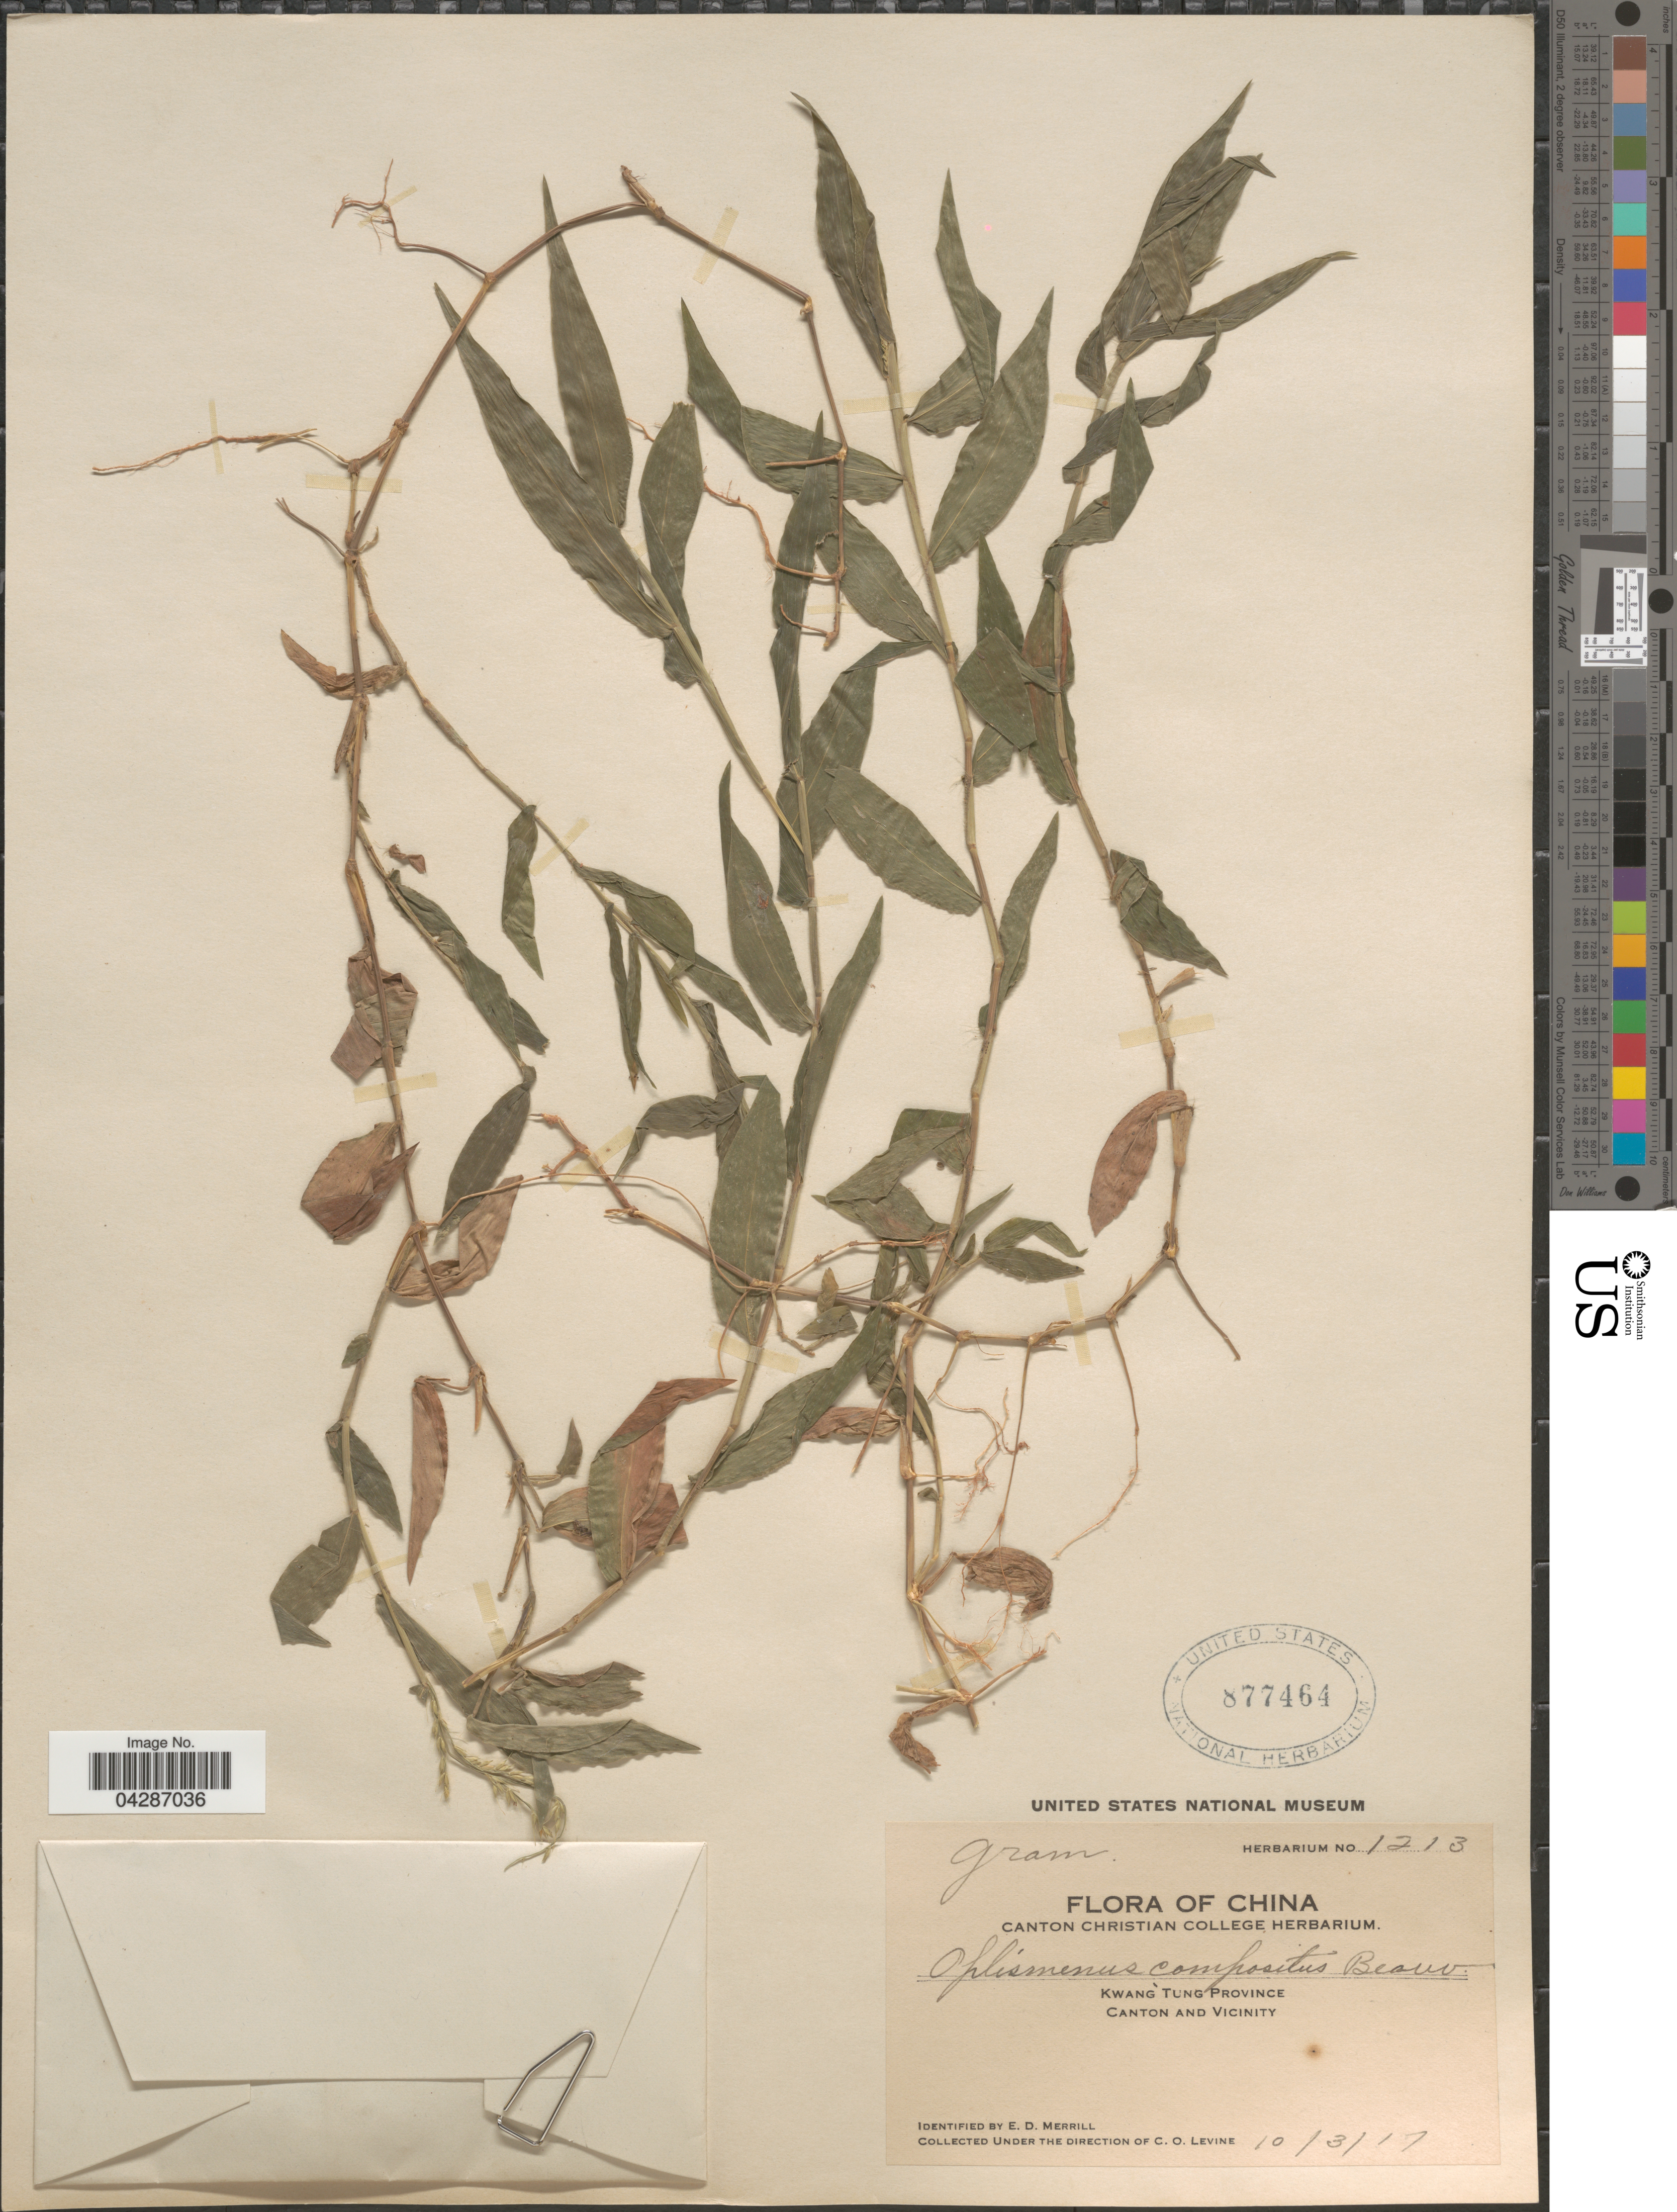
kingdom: Plantae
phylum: Tracheophyta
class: Liliopsida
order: Poales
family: Poaceae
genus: Oplismenus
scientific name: Oplismenus compositus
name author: (L.) P. Beauv.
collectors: C. O. Levine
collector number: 1213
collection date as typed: Transcribed d/m/y: 10/3/17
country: China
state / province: Guangdong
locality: Kwang Tung Province.Canton and vicinity.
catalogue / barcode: US 877464